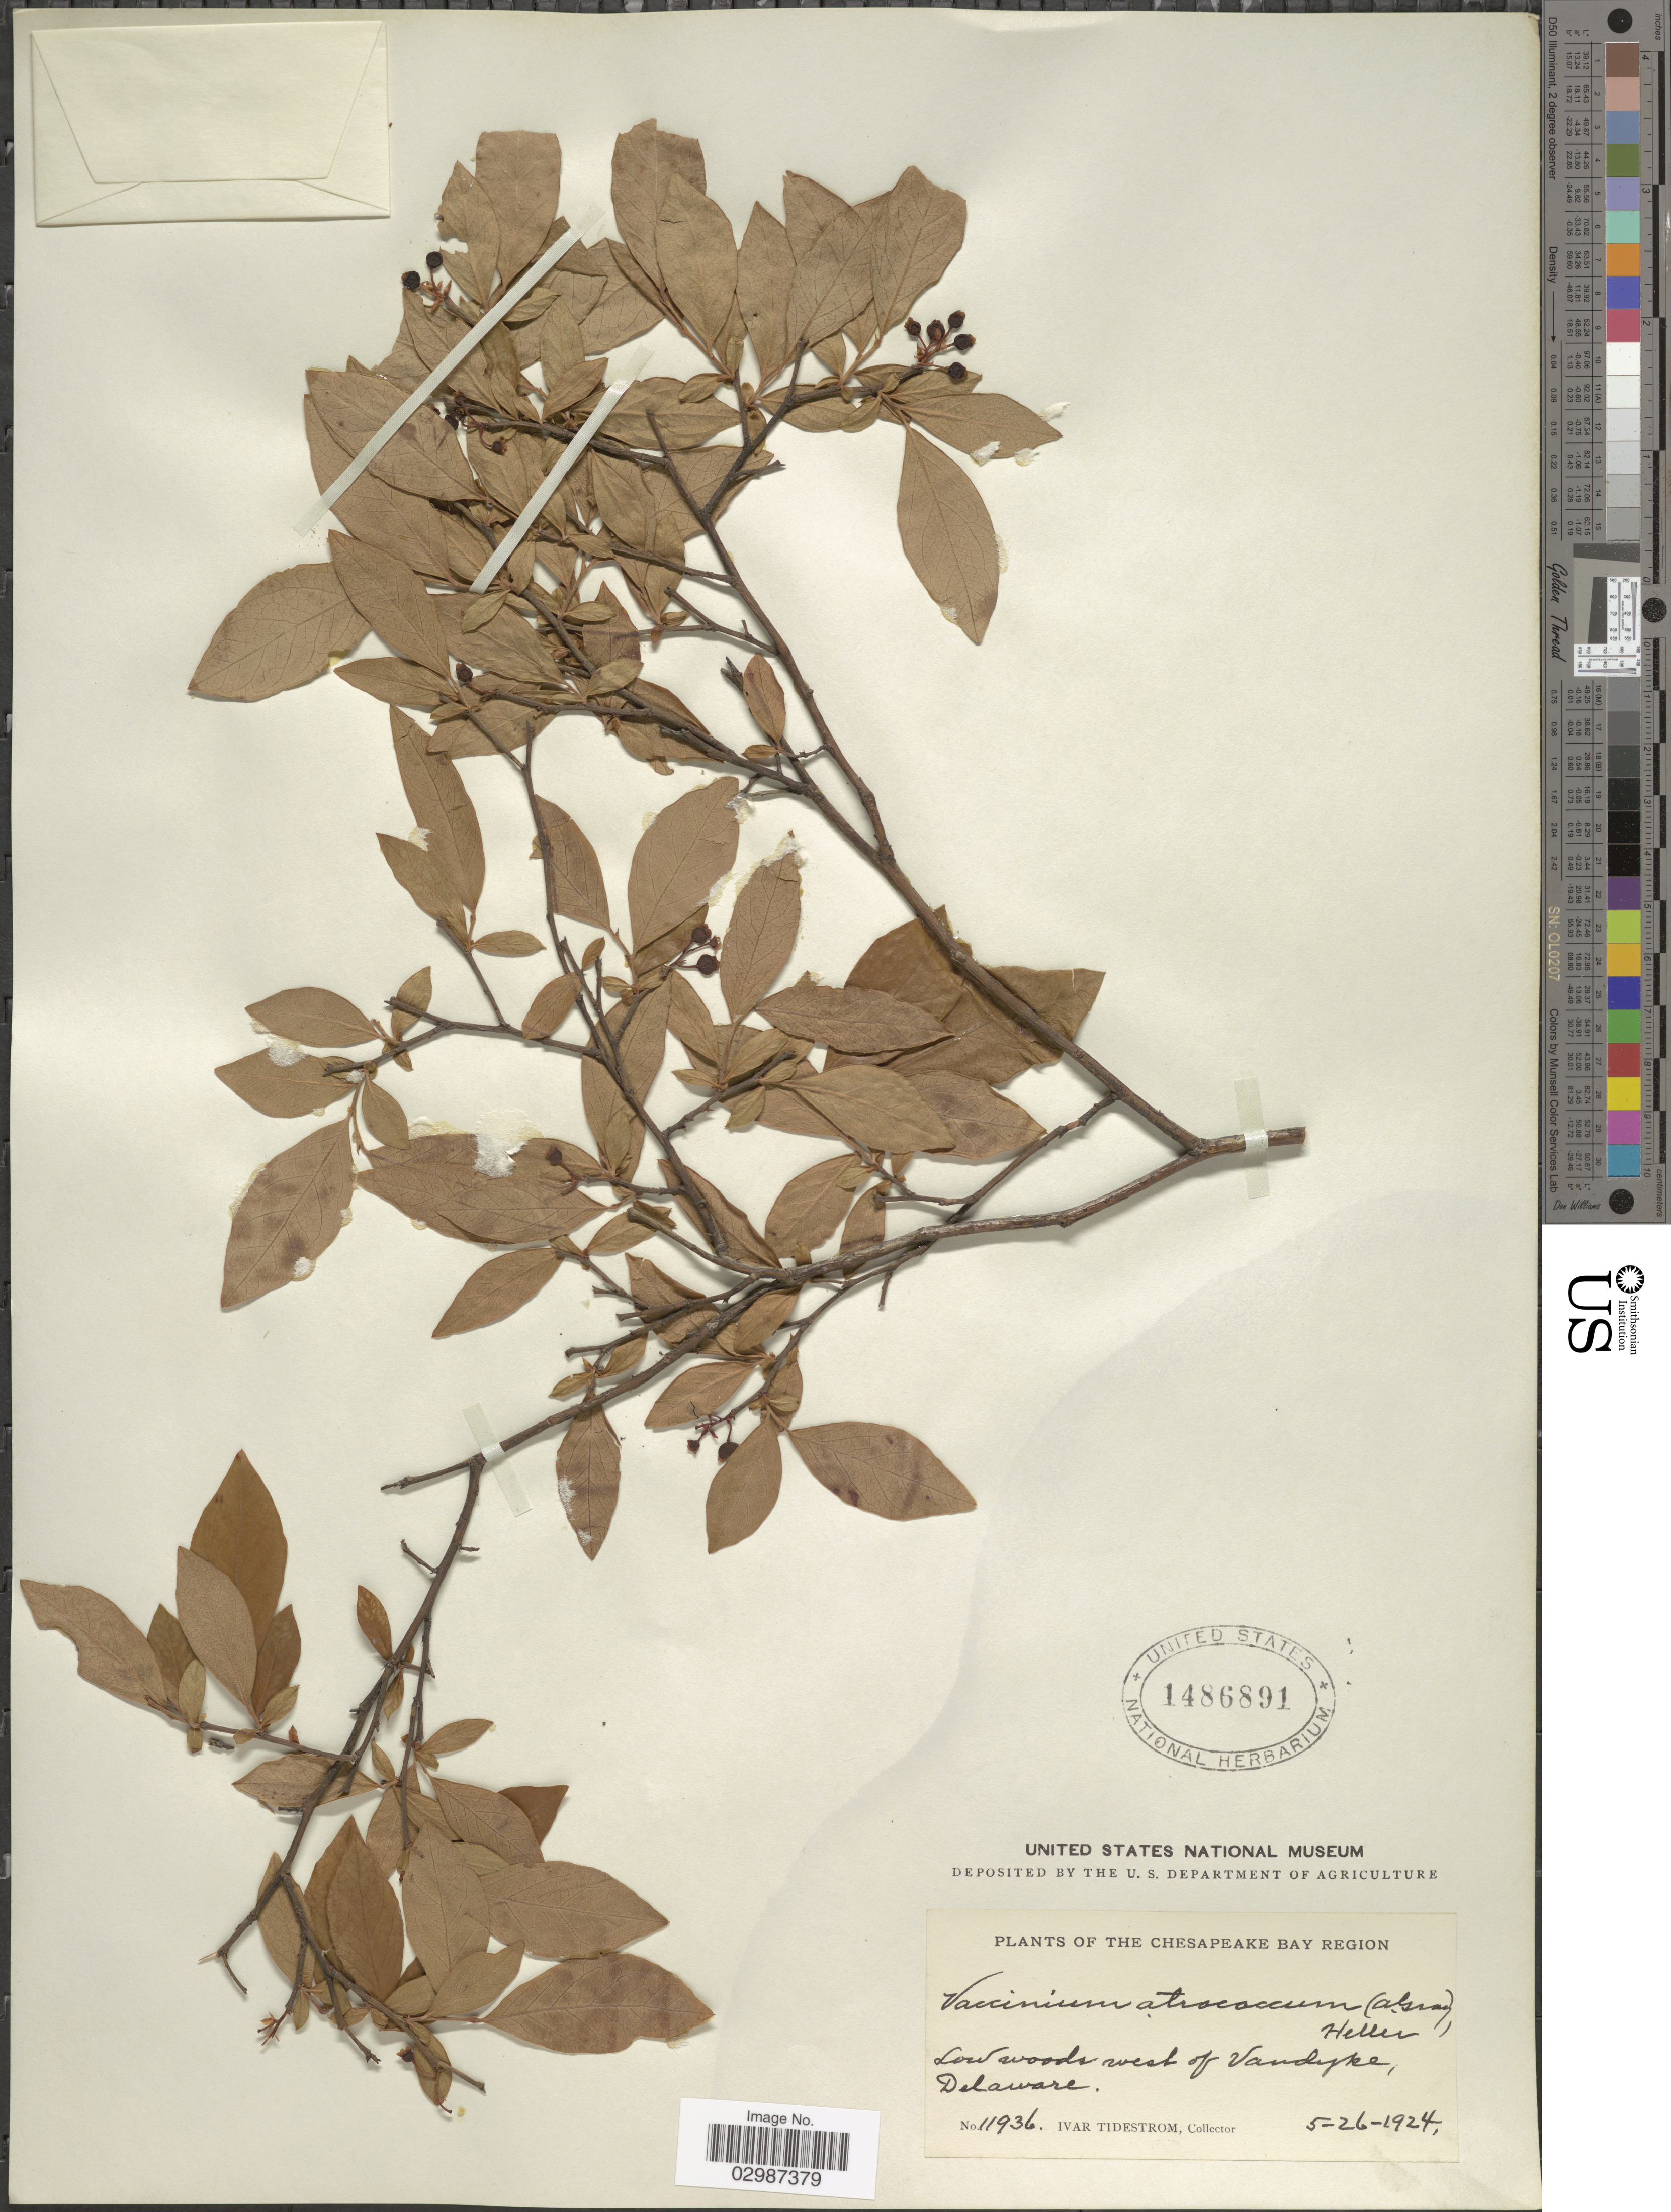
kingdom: Plantae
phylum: Tracheophyta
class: Magnoliopsida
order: Ericales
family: Ericaceae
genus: Vaccinium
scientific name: Vaccinium atrococcum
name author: (A. Gray) A. Heller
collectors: I. F. Tidestrom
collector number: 11936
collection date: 1924-05-26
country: United States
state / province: Delaware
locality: The Chesapeake Bay Region, Low woods west of Vandyke.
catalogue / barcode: US 1486891